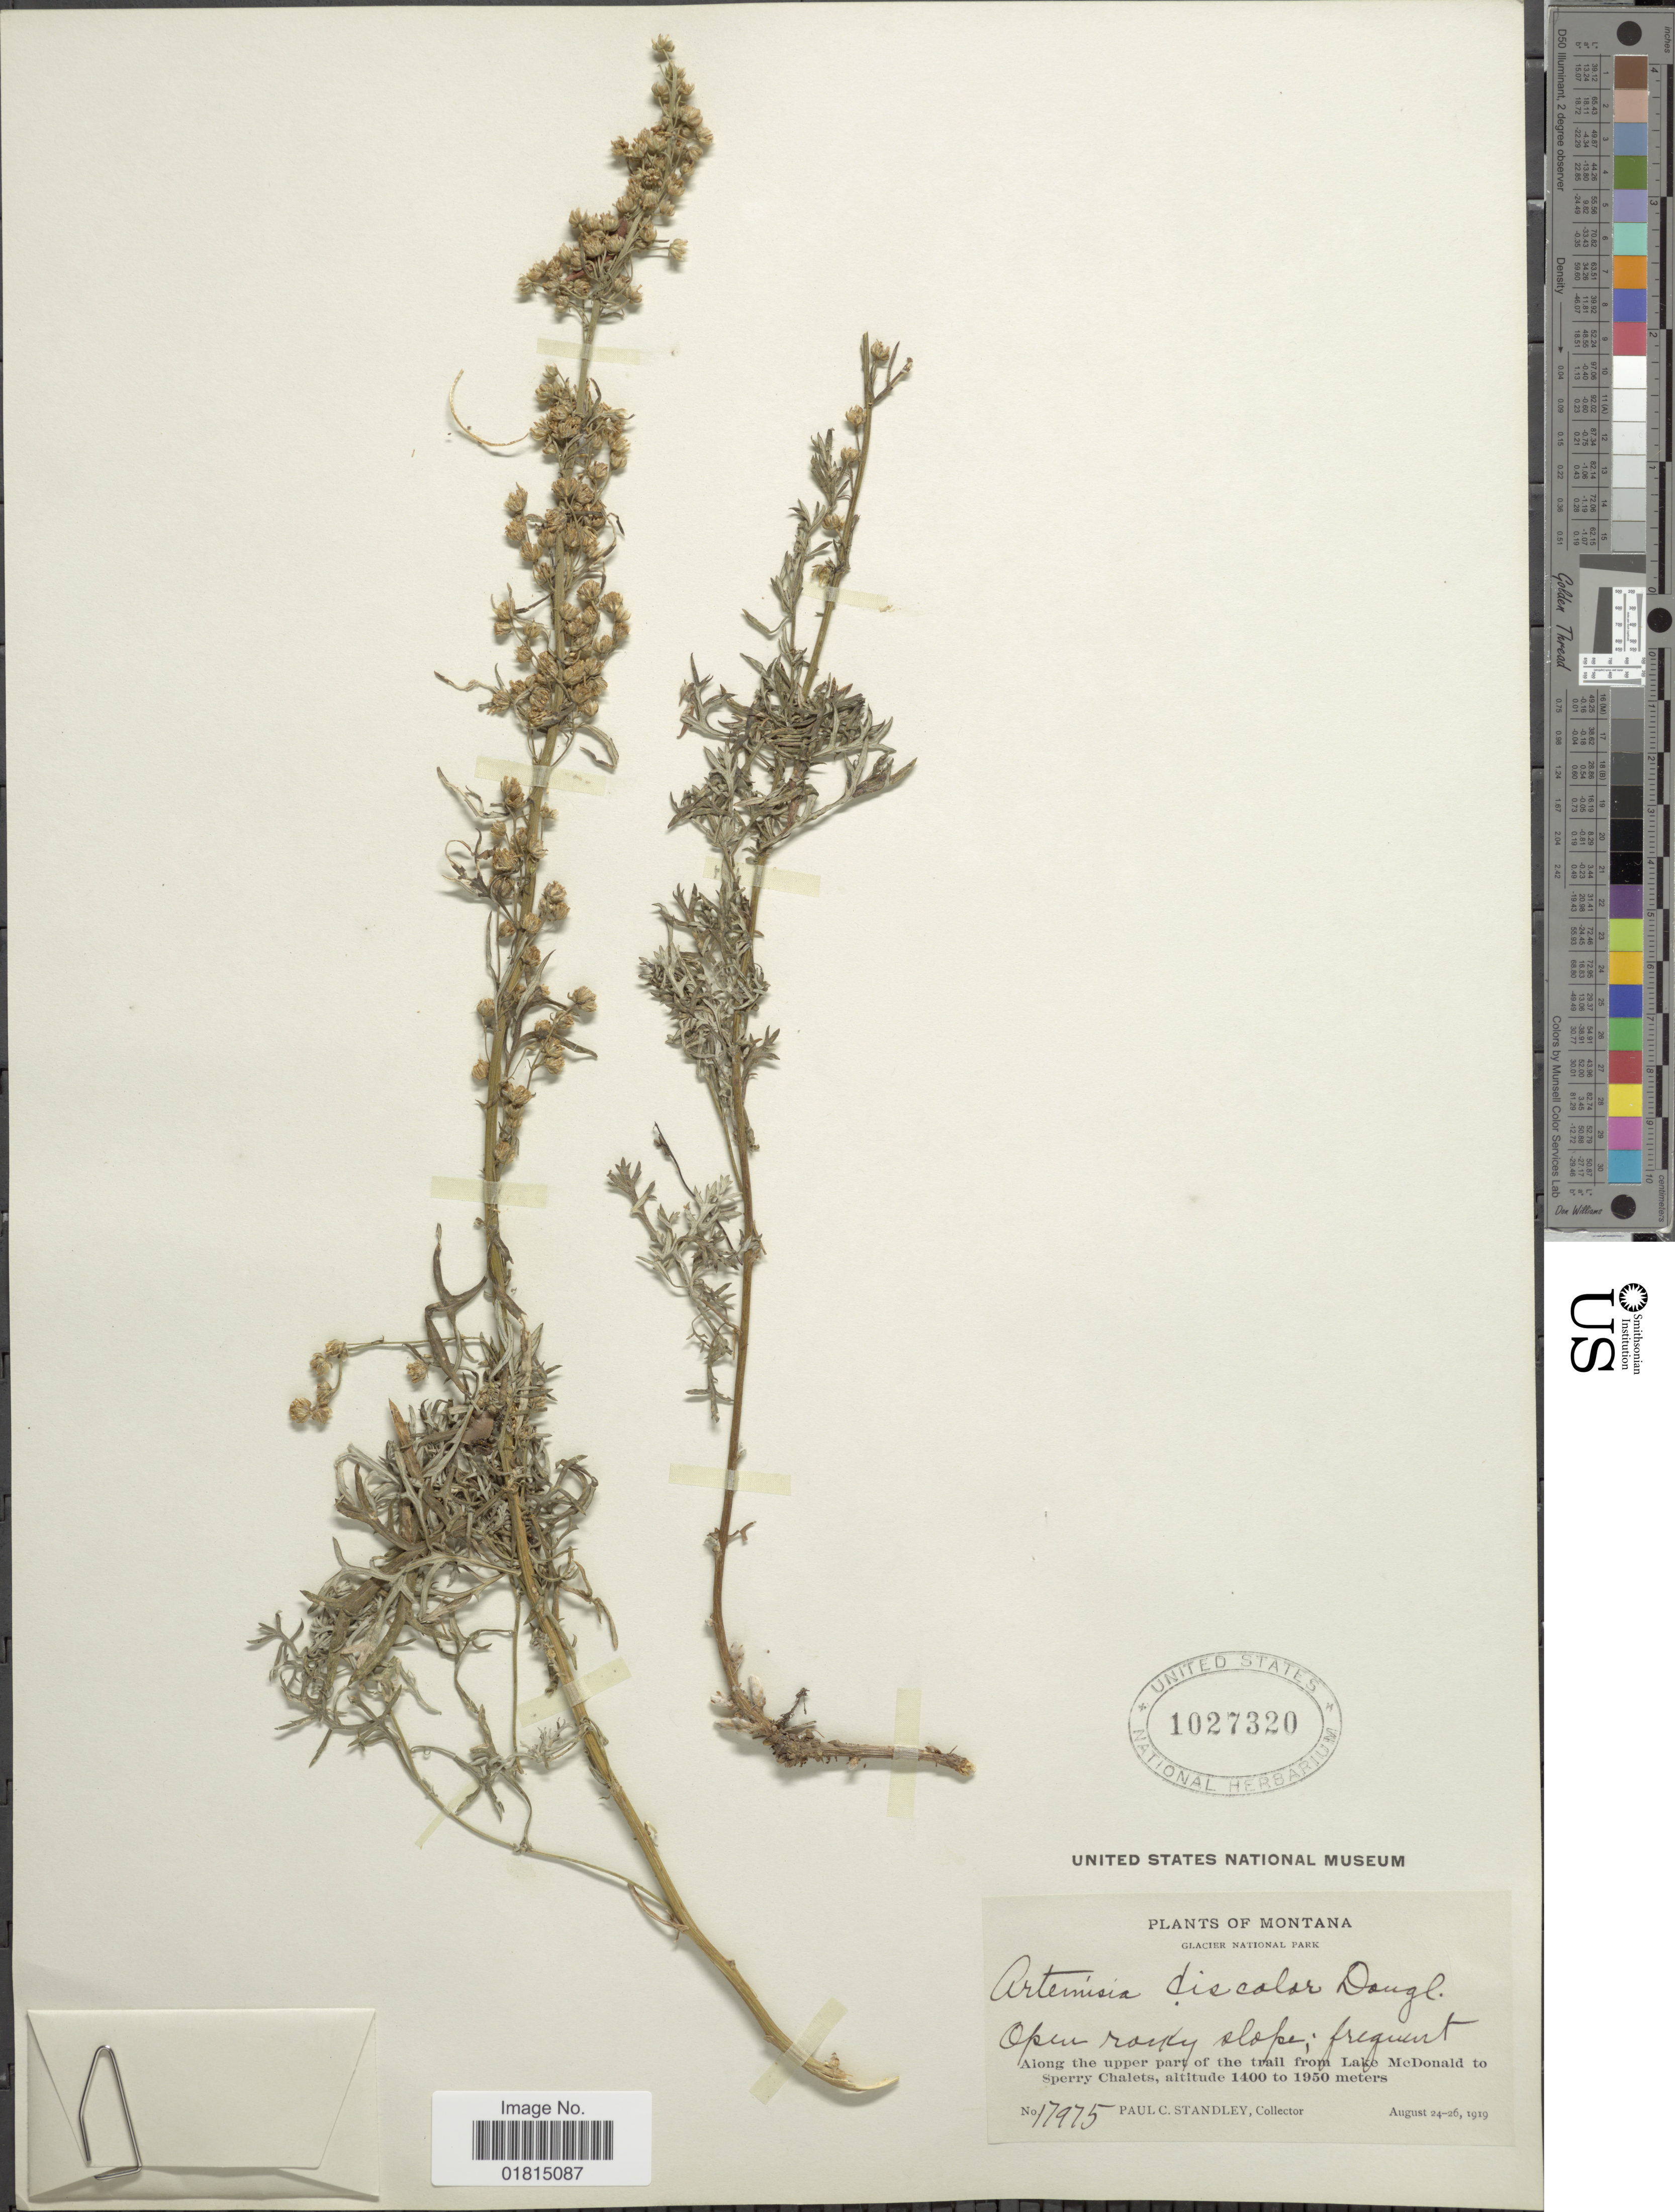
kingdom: Plantae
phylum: Tracheophyta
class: Magnoliopsida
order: Asterales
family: Asteraceae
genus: Artemisia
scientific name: Artemisia discolor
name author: Douglas ex DC.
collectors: P. C. Standley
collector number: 17975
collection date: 1919-08-24/1919-08-26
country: United States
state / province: Montana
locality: Glacier National Park. Along the upper part of the trail from Lake McDonald to Sperry Chalets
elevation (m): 1400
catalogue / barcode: US 1027320